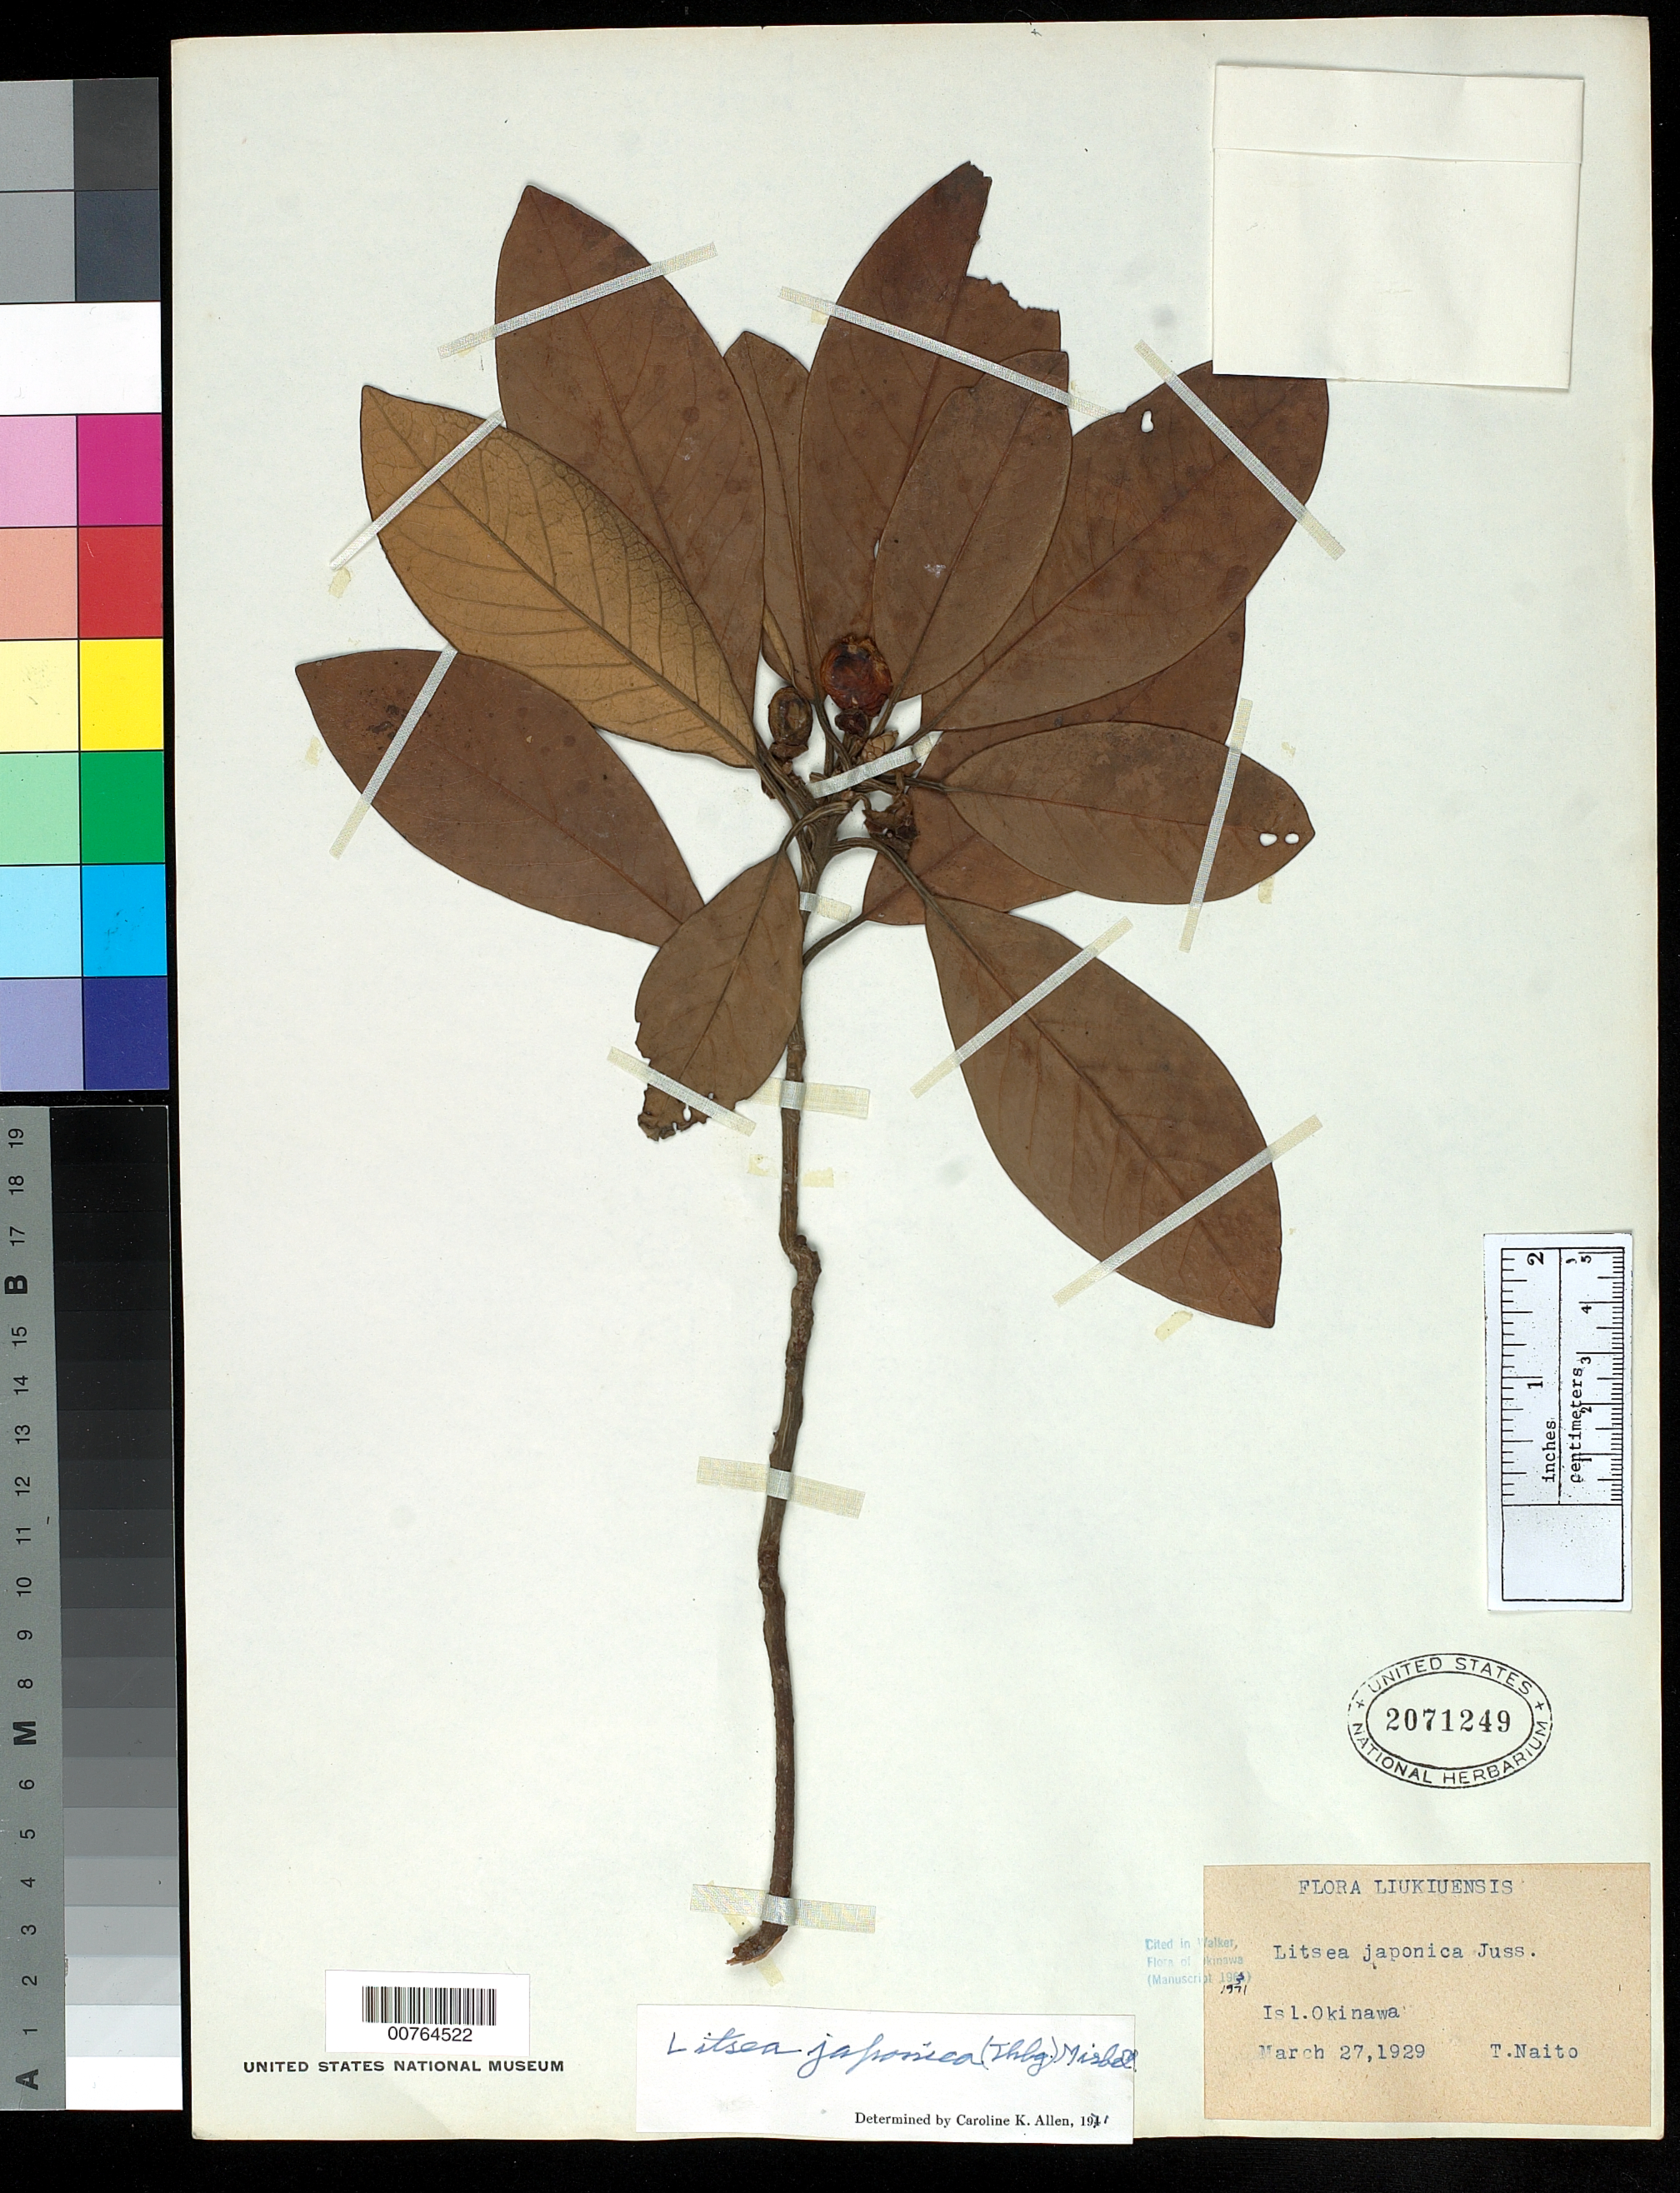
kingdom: Plantae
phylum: Tracheophyta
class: Magnoliopsida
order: Laurales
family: Lauraceae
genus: Litsea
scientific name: Litsea japonica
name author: (Thunb.) Juss.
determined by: Allen, C. K.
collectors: T. Naito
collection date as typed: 27 Mar 1929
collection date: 1929-03-27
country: Japan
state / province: Okinawa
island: Okinawa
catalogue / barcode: US 2071249